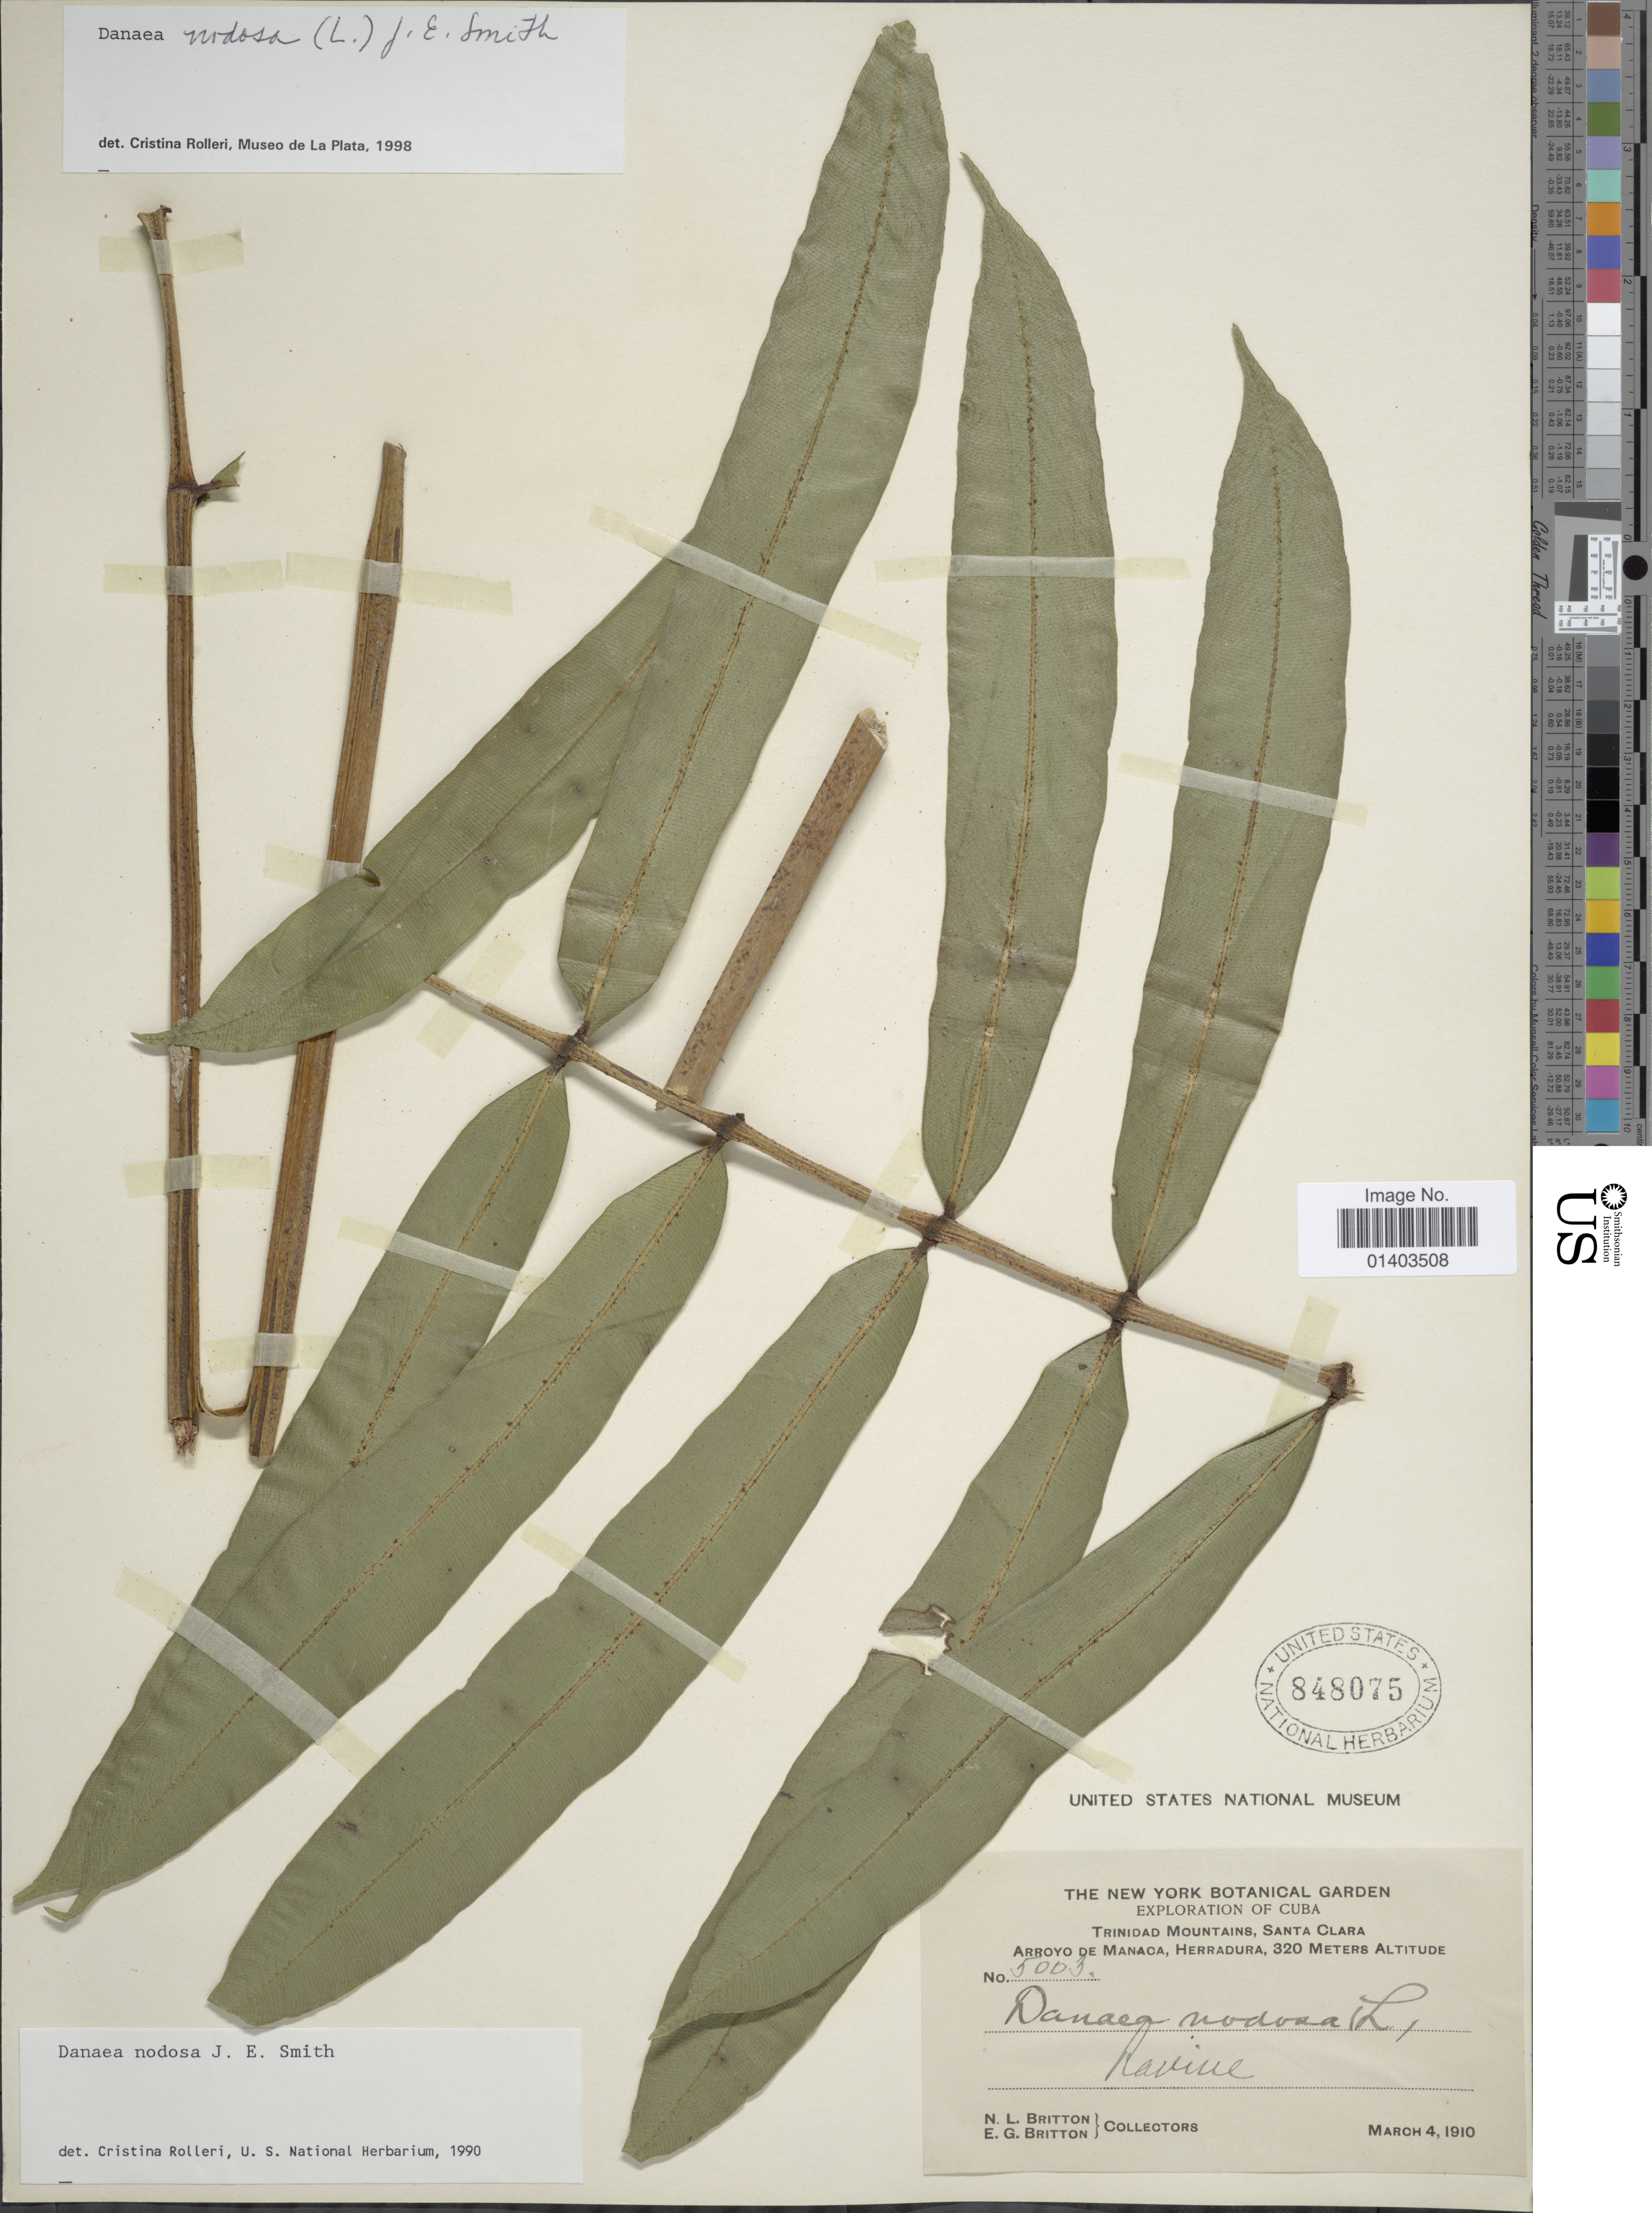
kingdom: Plantae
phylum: Tracheophyta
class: Polypodiopsida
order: Marattiales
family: Marattiaceae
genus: Danaea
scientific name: Danaea nodosa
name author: (L.) Sm.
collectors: N. Britton & E. G. Britton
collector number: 5003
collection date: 1910-03-04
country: Cuba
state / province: Las Villas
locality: Trinidad Mountains,Santa Clara Arroyo de Manaca, Herradura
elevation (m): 320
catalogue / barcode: US 848075